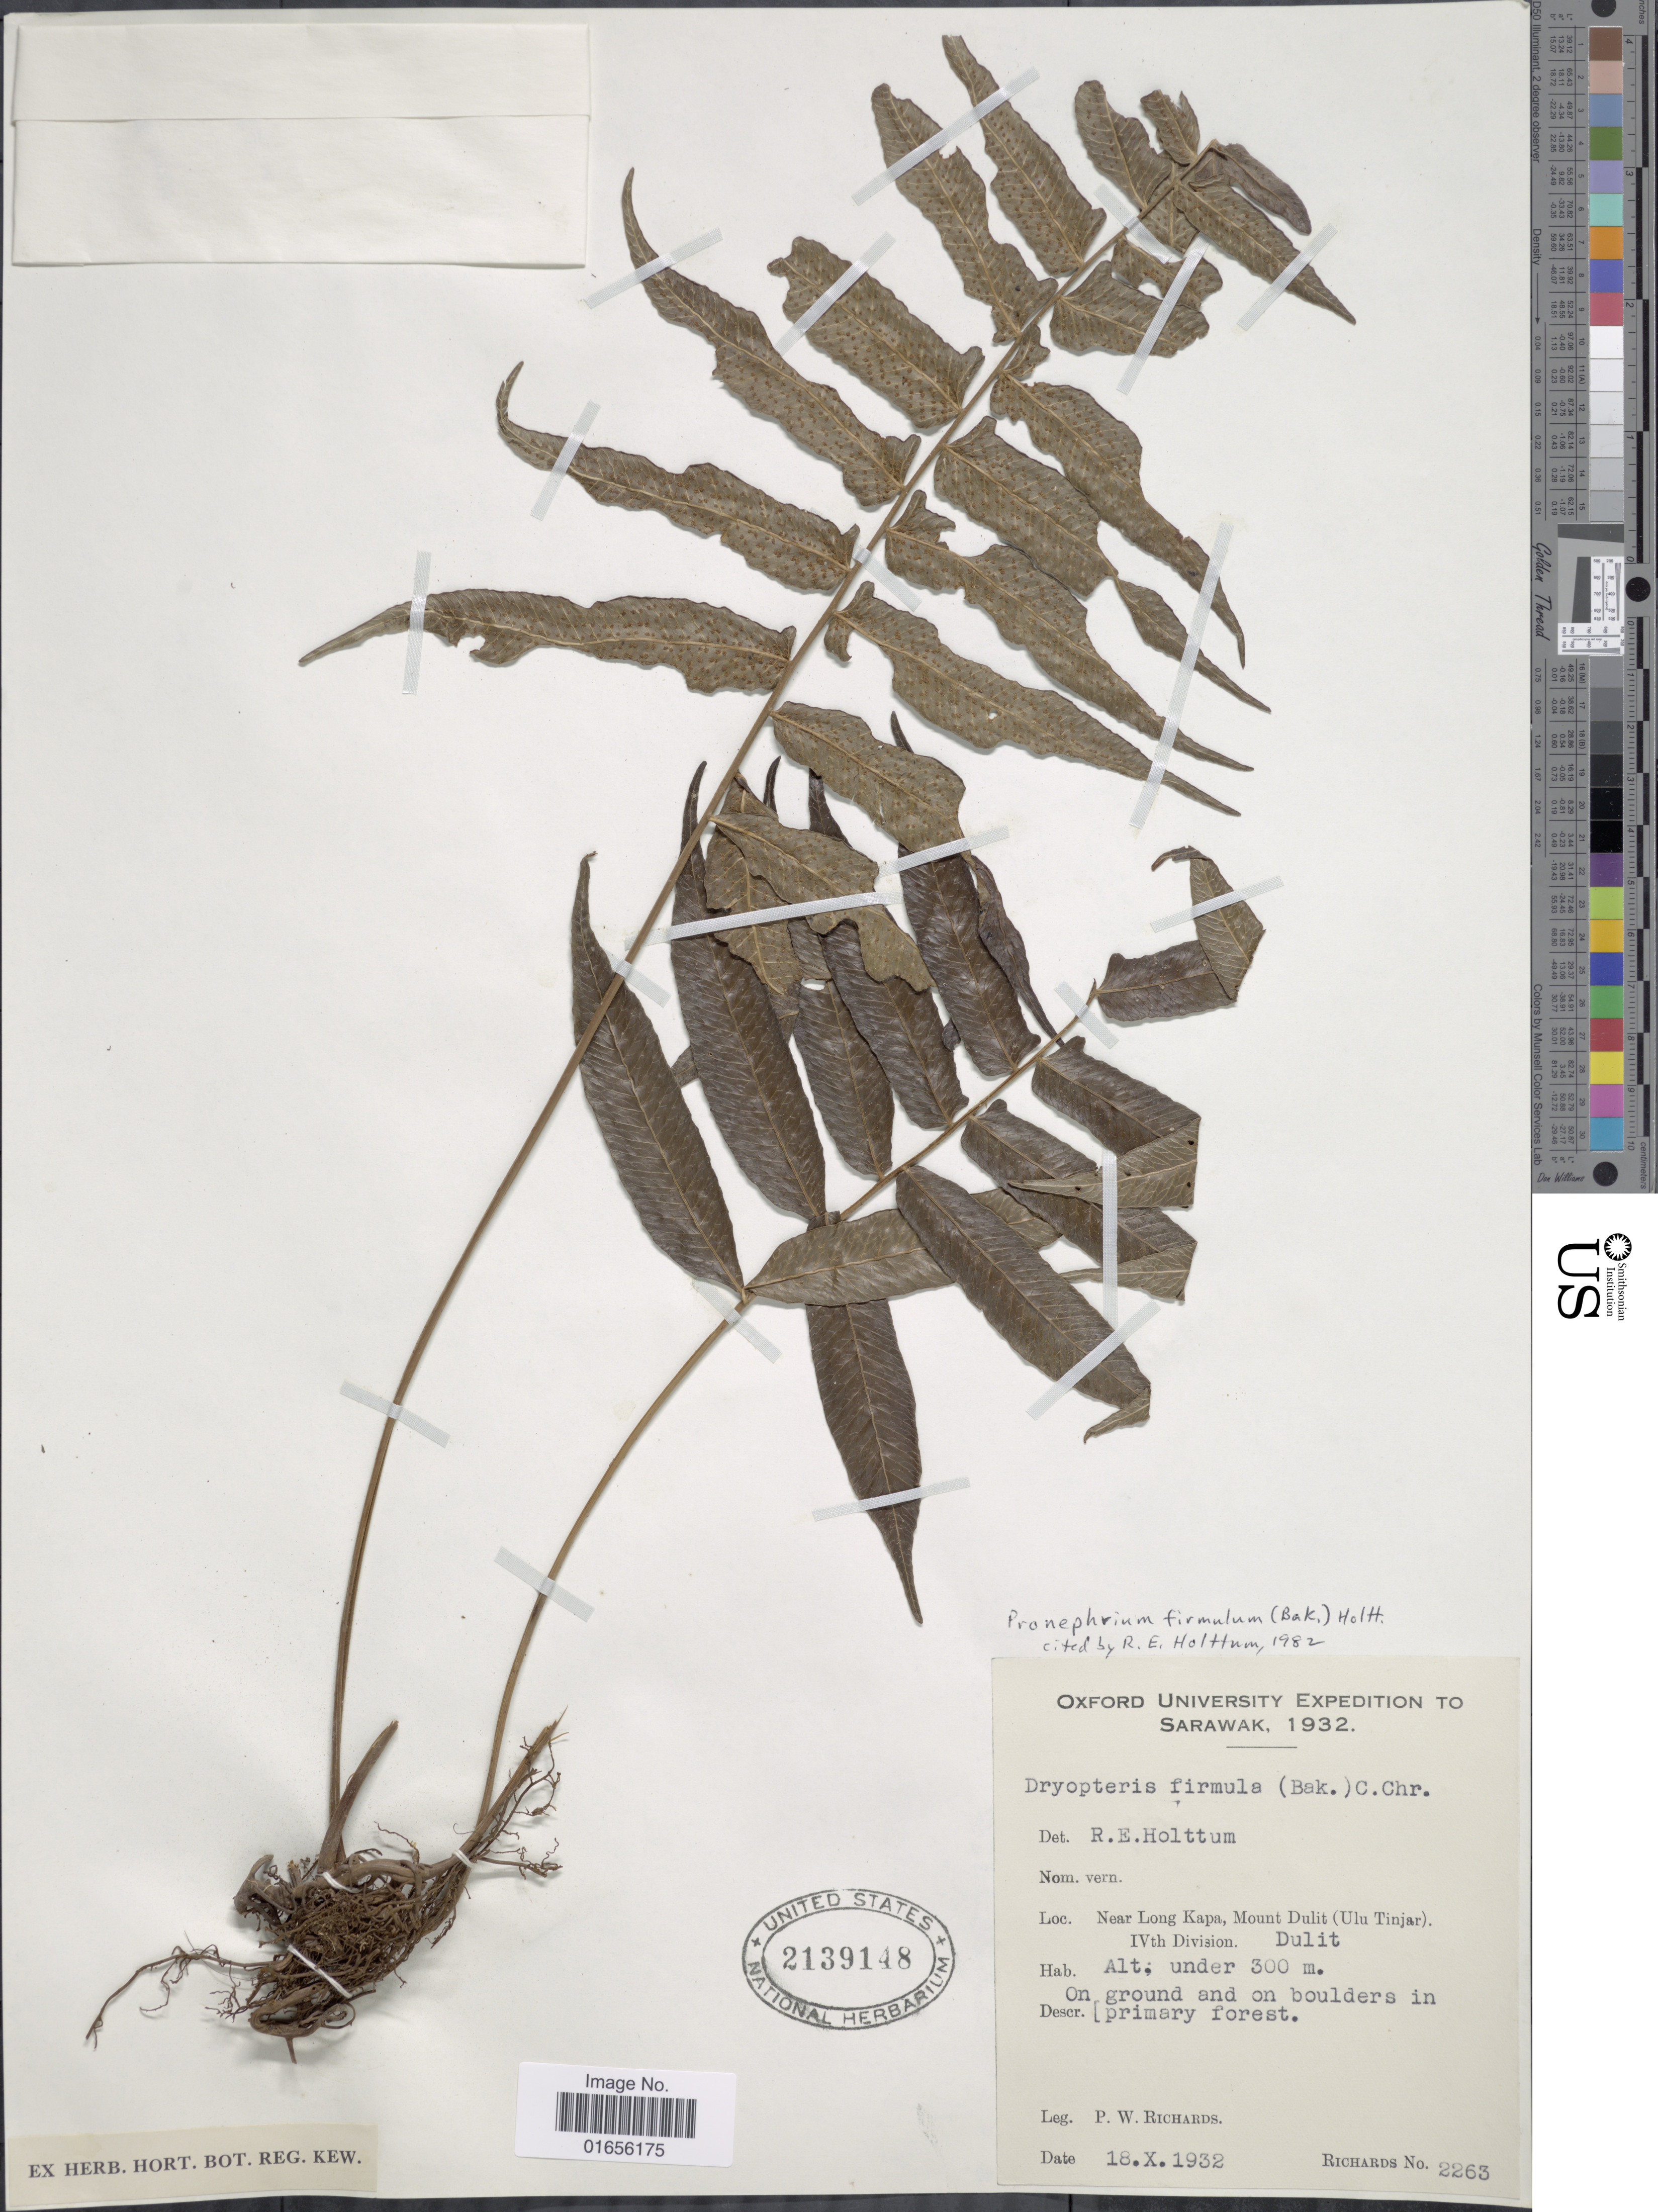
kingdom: Plantae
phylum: Tracheophyta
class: Polypodiopsida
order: Polypodiales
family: Thelypteridaceae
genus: Pronephrium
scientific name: Pronephrium firmulum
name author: (Baker) Holttum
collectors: P. Richards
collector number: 2263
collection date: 1932-10-18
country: Malaysia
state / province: Sarawak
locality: Sarawak, Near Long Kapa, Mount Dulit (Ulu Tinjar), IVth division. Dulit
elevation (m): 300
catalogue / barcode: US 2139148